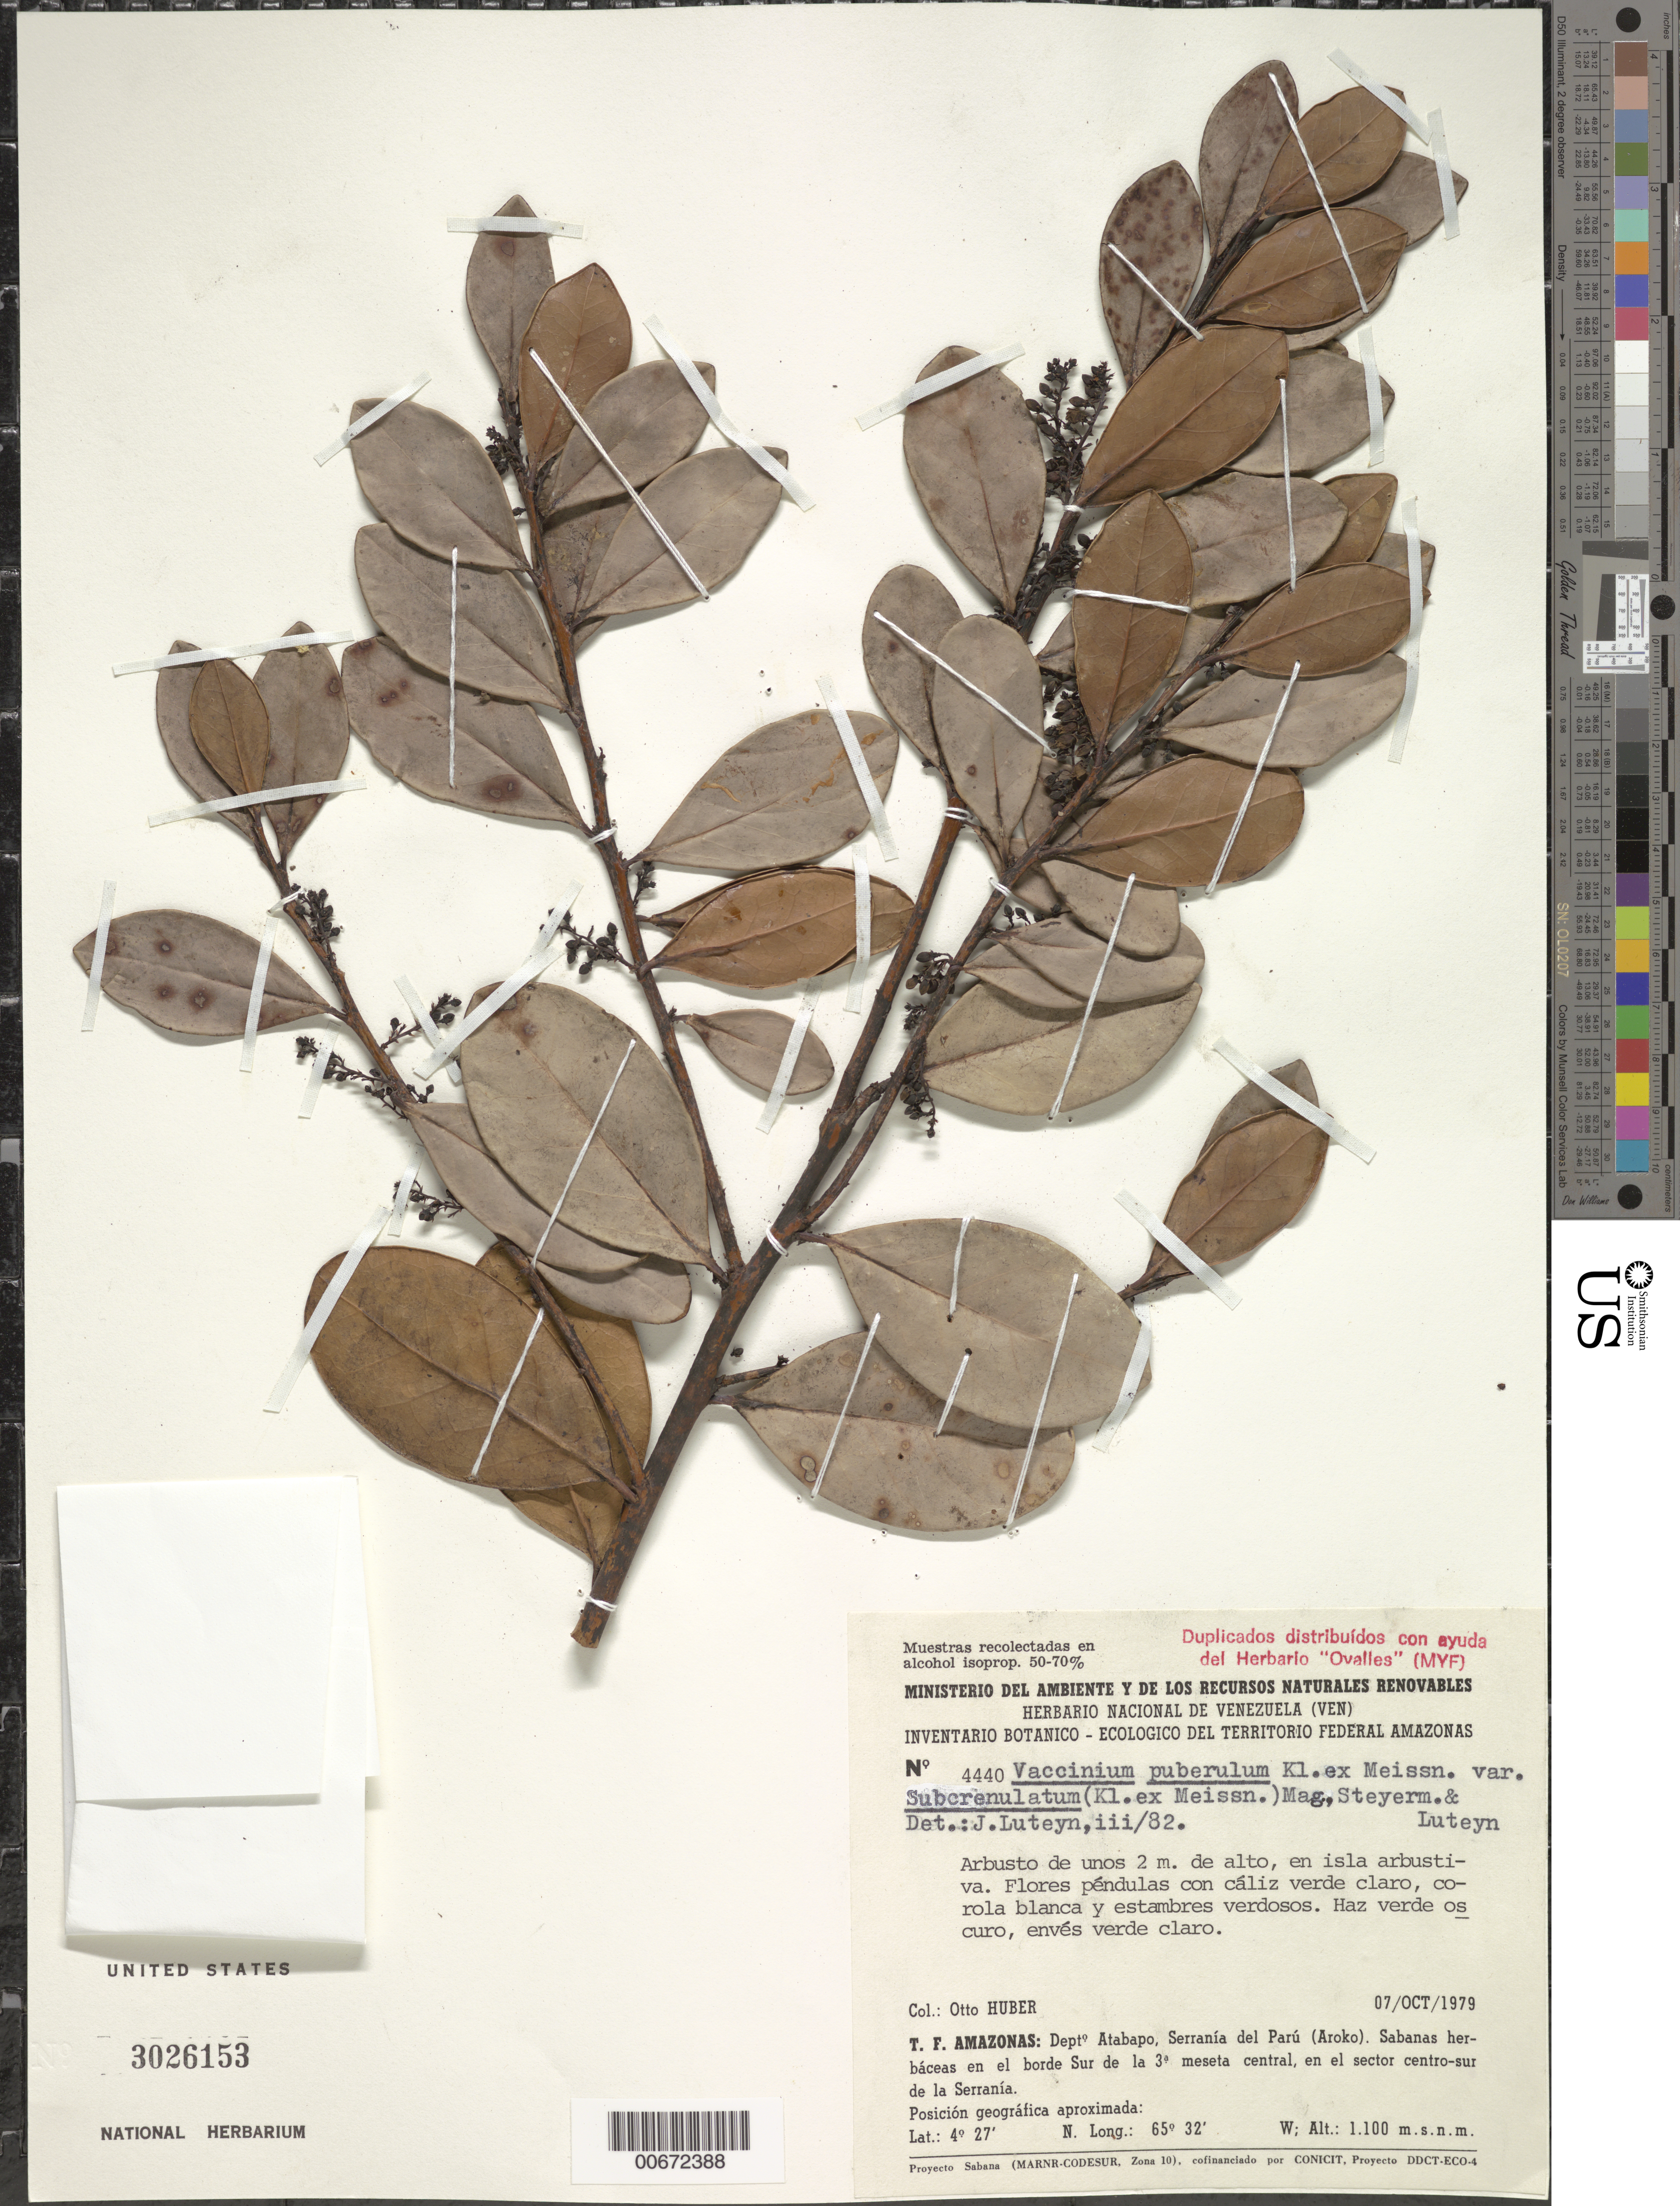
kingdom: Plantae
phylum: Tracheophyta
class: Magnoliopsida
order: Ericales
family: Ericaceae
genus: Vaccinium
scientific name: Vaccinium puberulum var. subcrenulatum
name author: (Klotzsch ex Meisn.) Maguire et al.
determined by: Luteyn, J. L.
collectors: O. Huber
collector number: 4440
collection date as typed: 7-Oct-79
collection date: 1979-10-07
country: Venezuela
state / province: Amazonas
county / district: Atabapo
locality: Serranía del Parú (Aroko)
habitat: Isla arbustiva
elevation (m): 1100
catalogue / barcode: US 3026153